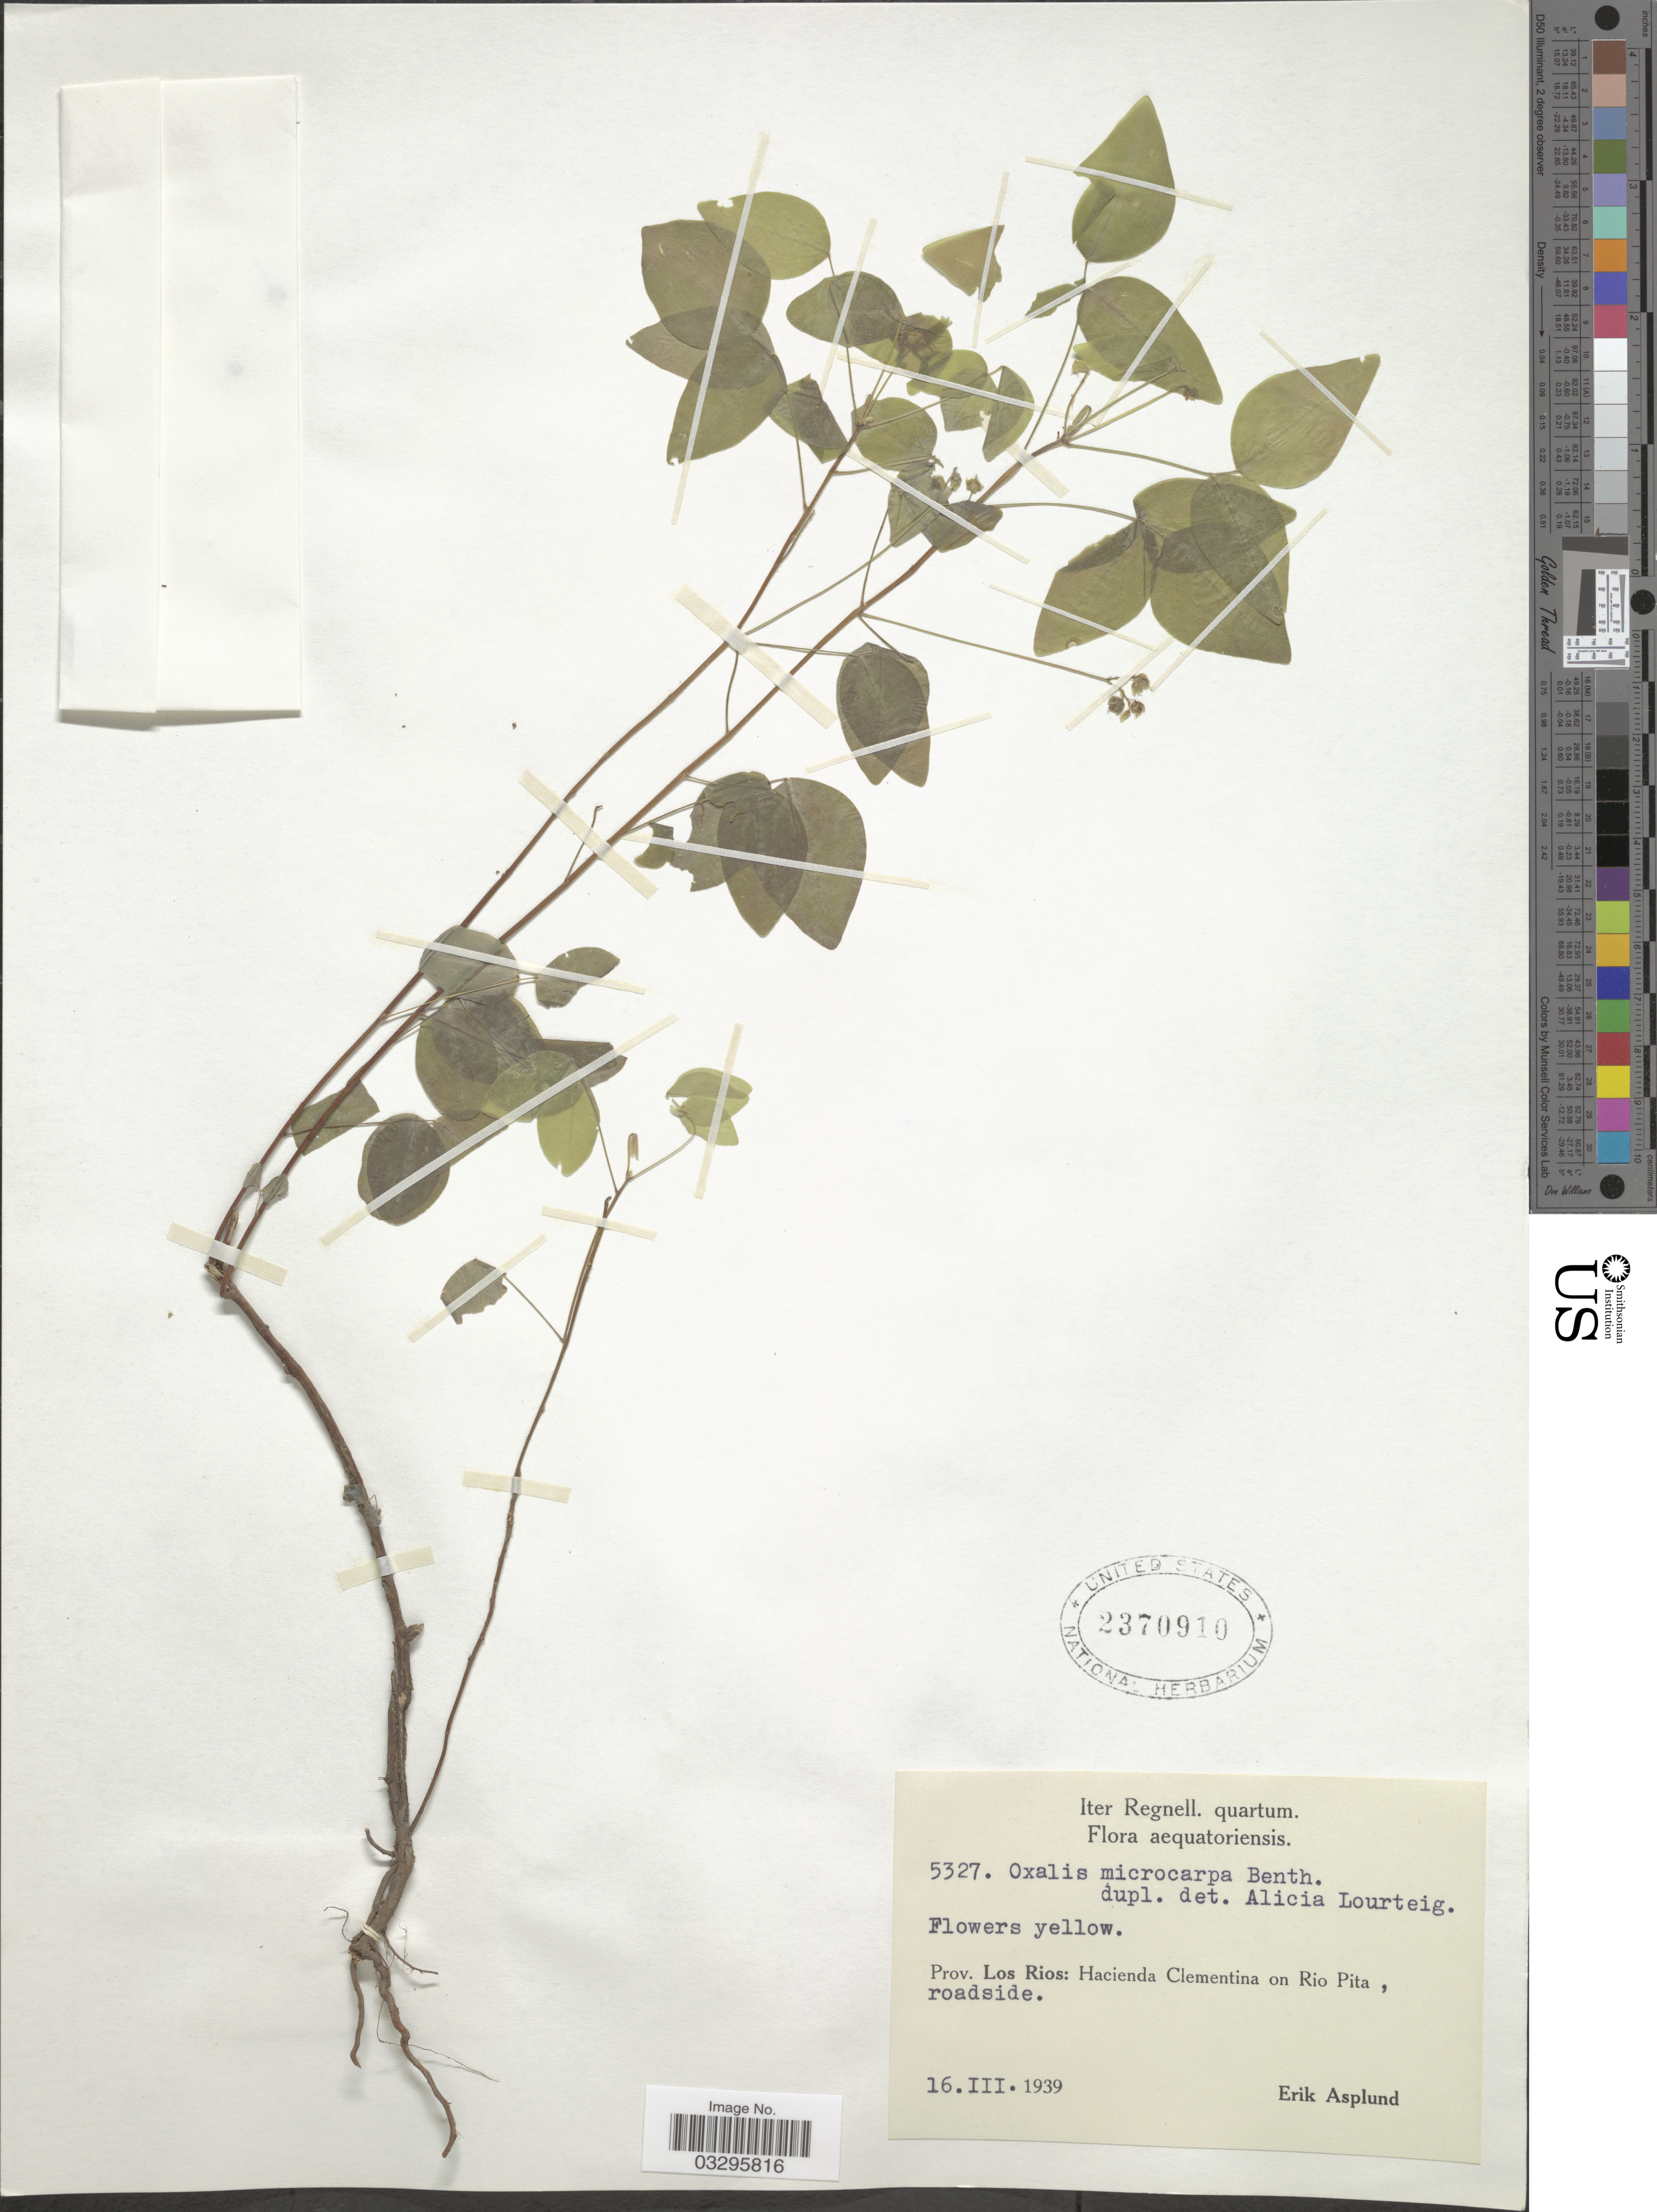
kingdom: Plantae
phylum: Tracheophyta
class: Magnoliopsida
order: Oxalidales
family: Oxalidaceae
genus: Oxalis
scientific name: Oxalis microcarpa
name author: Benth.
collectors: E. Asplund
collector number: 5327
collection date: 1939-03-16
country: Ecuador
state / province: Los Ríos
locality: Aequatoriensis. Hacienda Clementina on Rio Pita, roadside.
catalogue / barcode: US 2370910